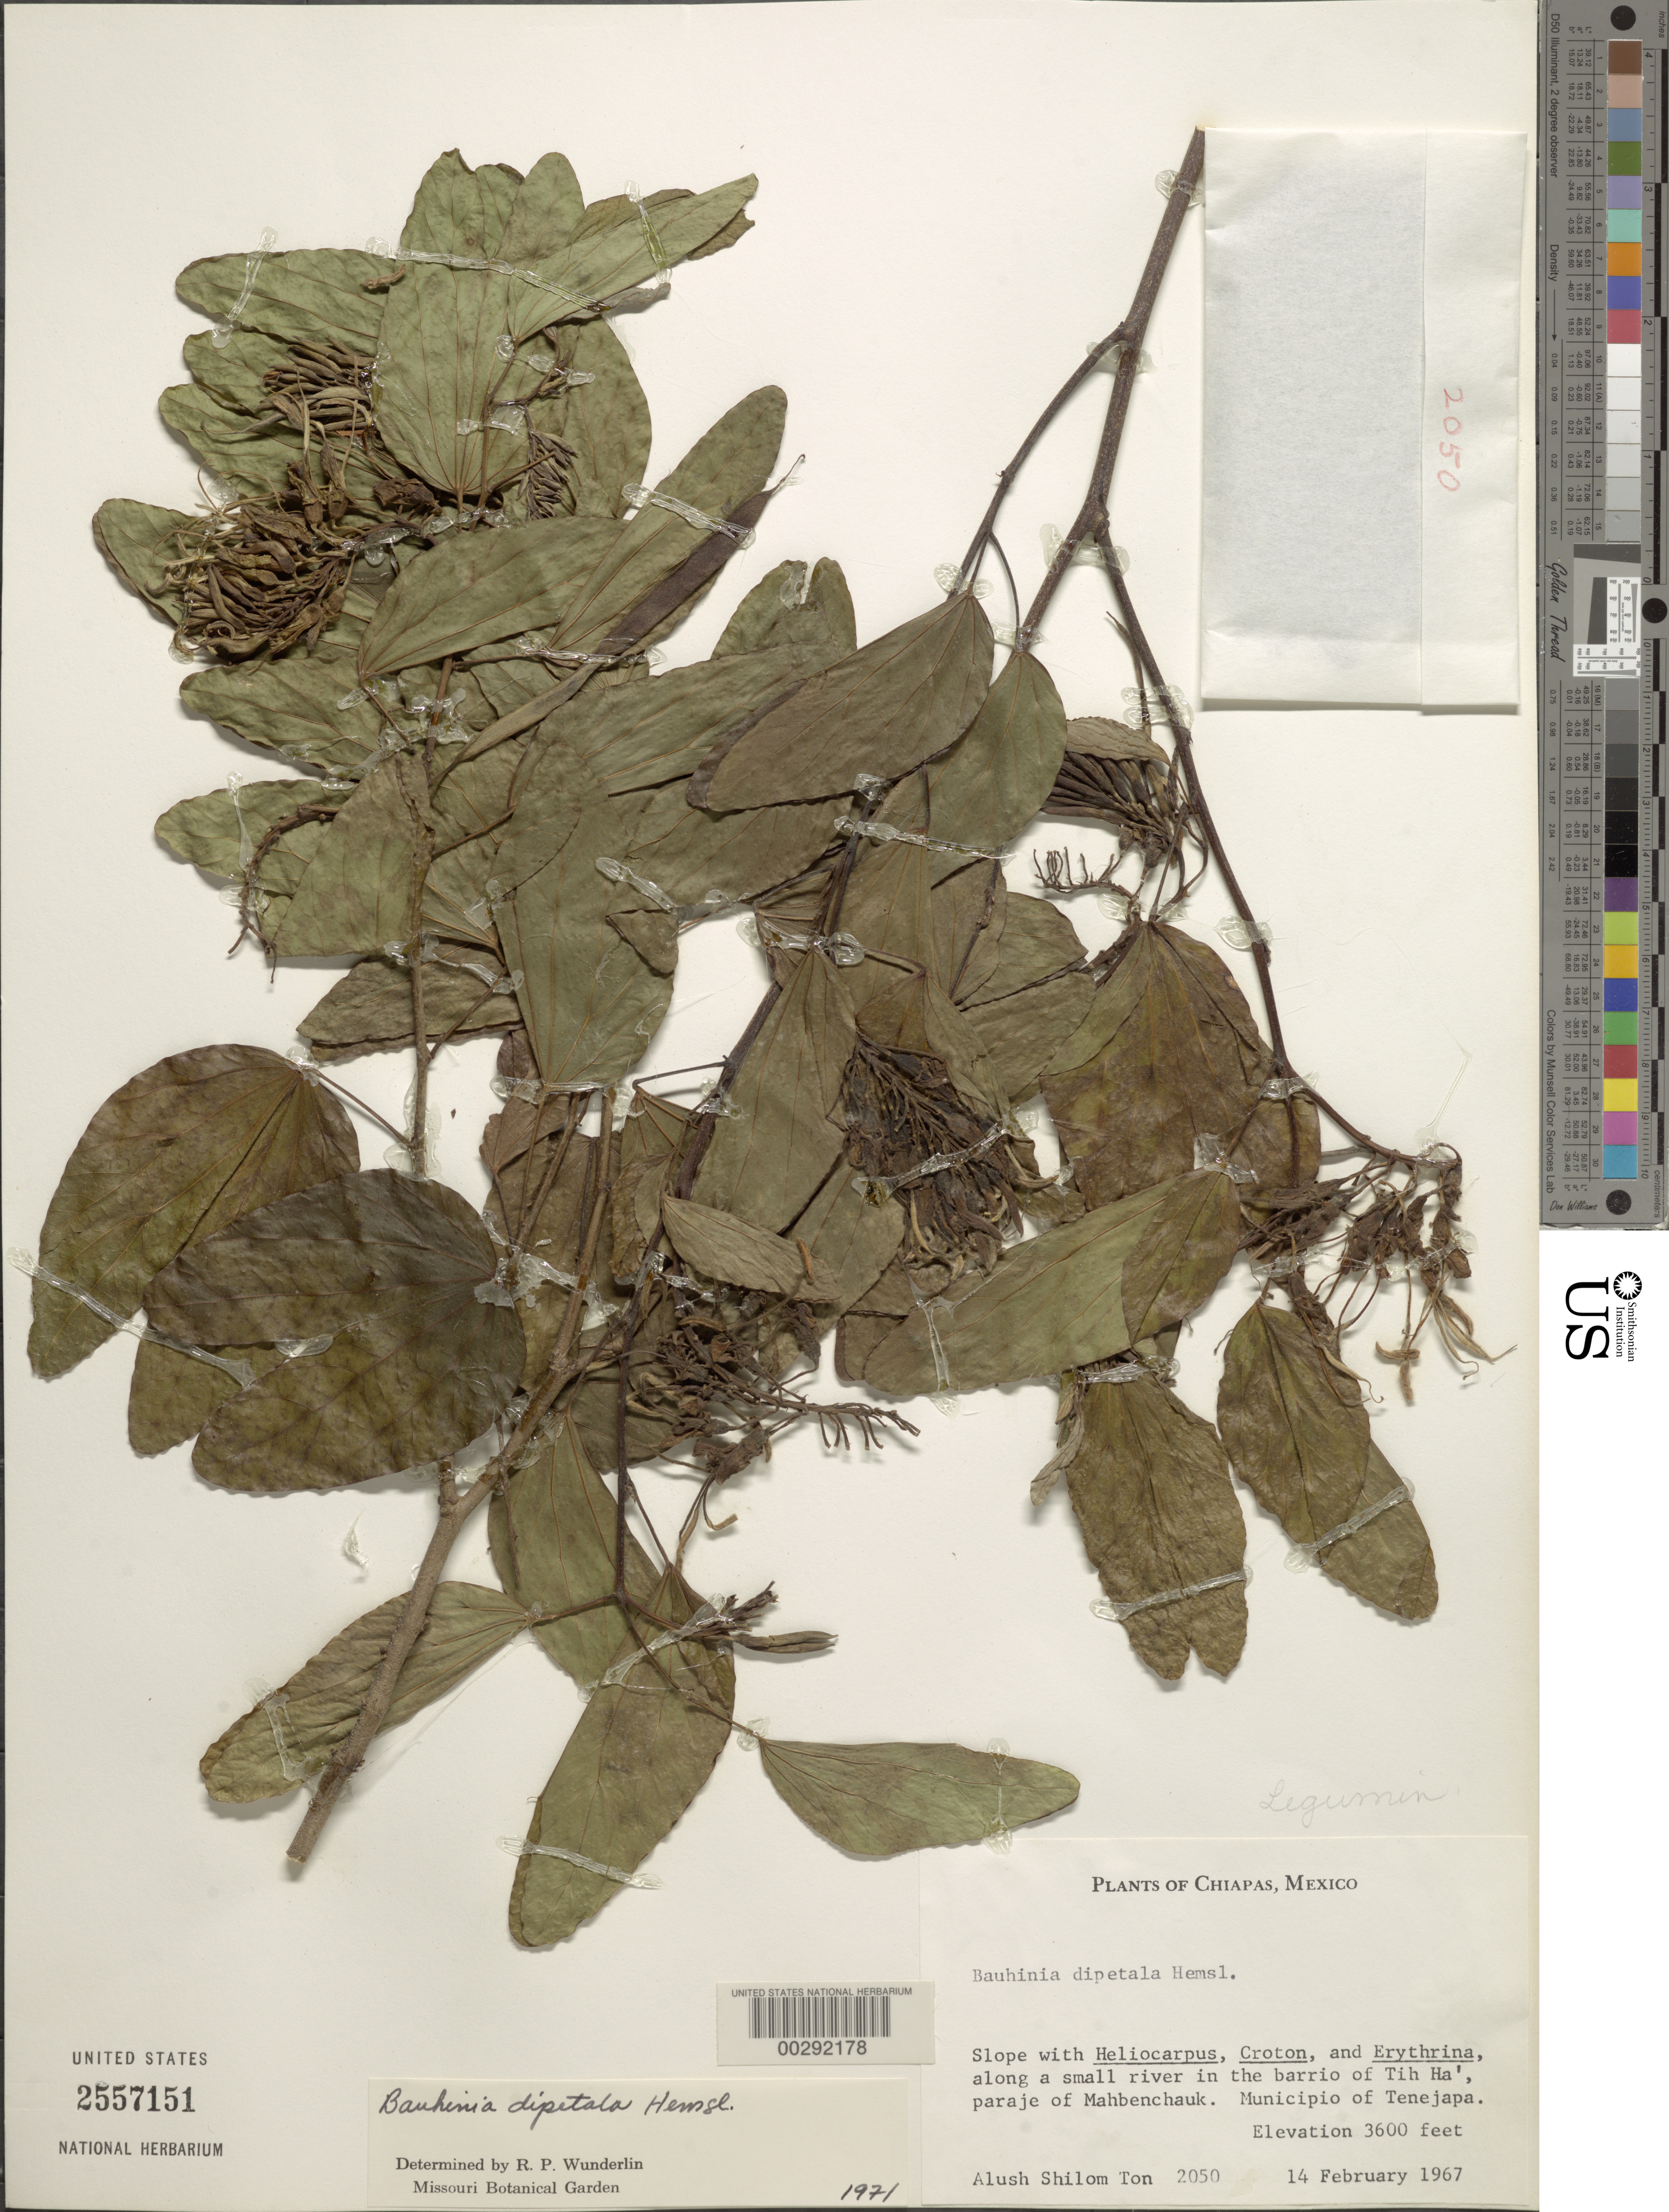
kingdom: Plantae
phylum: Tracheophyta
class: Magnoliopsida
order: Fabales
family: Fabaceae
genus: Bauhinia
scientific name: Bauhinia dipetala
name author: Hemsl.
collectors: A. S. Ton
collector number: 2050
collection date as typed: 14 Feb 1967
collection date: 1967-02-14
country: Mexico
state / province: Chiapas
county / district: Tenejapa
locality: Along a small river in the barrio of Tih Ha', paraje of Mahbanchauk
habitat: Slope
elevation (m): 1097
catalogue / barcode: US 2557151